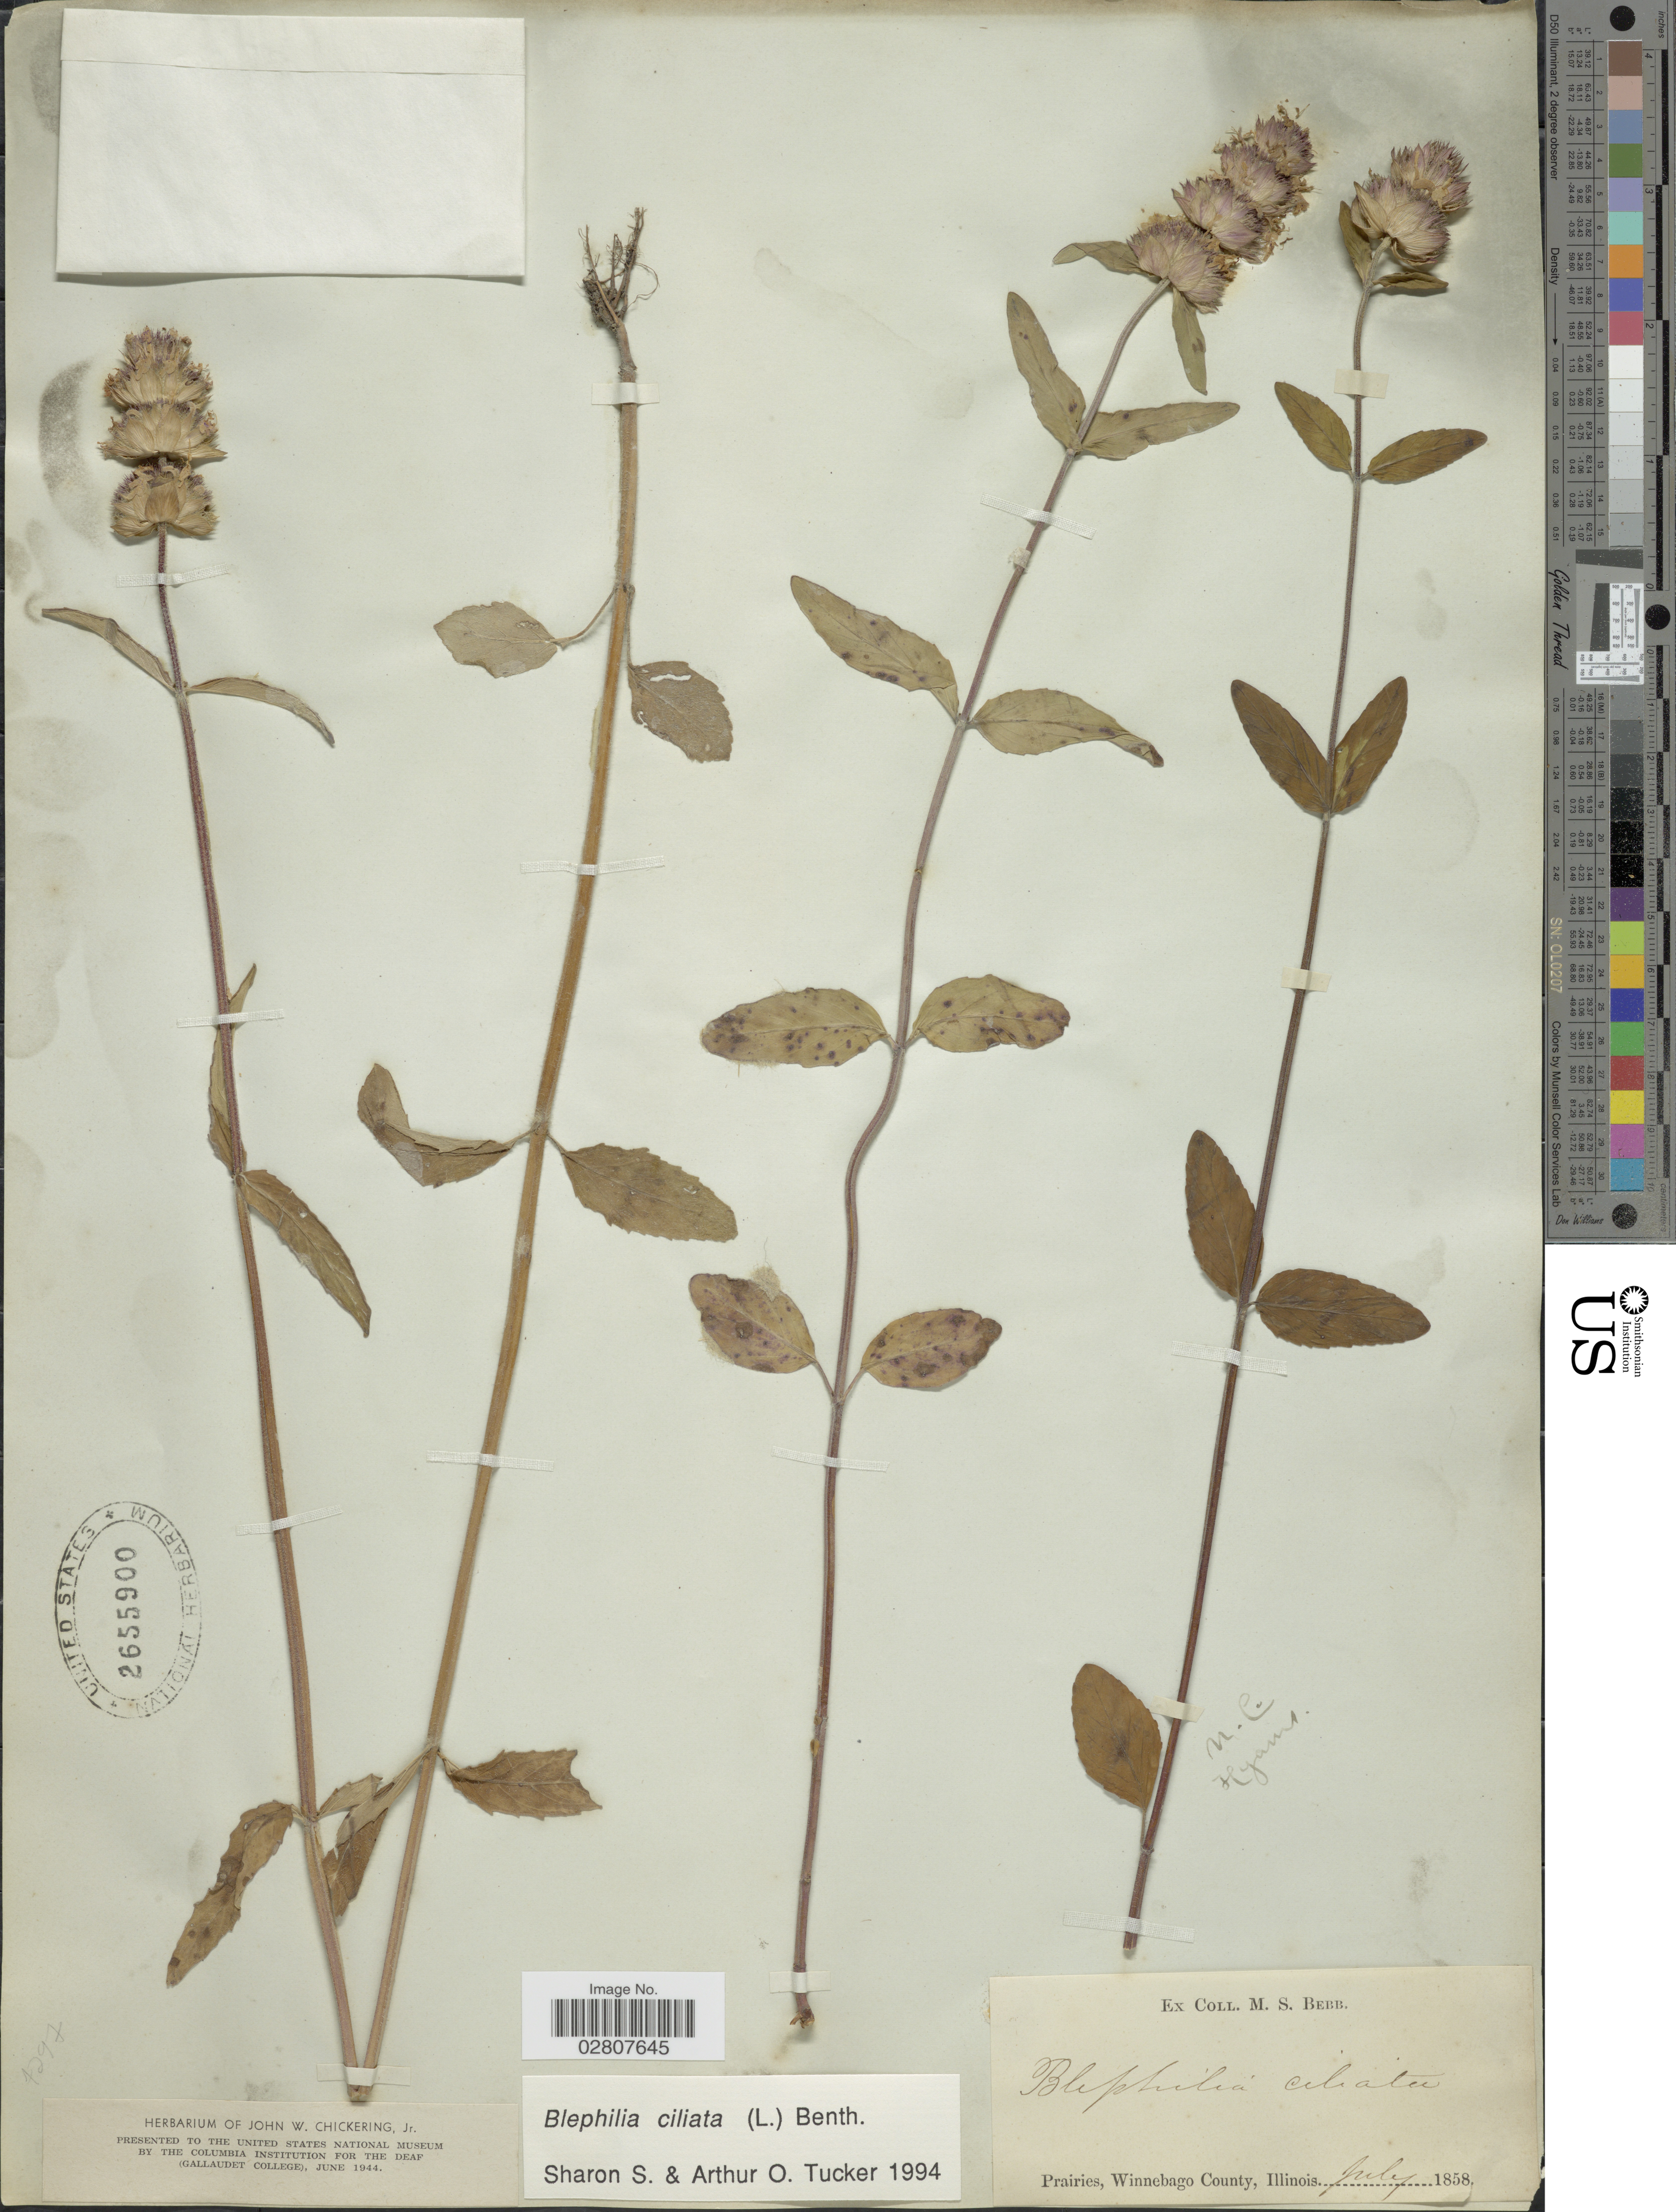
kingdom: Plantae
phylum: Tracheophyta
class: Magnoliopsida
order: Lamiales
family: Lamiaceae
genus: Blephilia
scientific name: Blephilia ciliata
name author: (L.) Raf. ex Benth.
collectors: M. Bebb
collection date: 1858-07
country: United States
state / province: Illinois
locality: Winnebago County.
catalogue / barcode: US 2655900